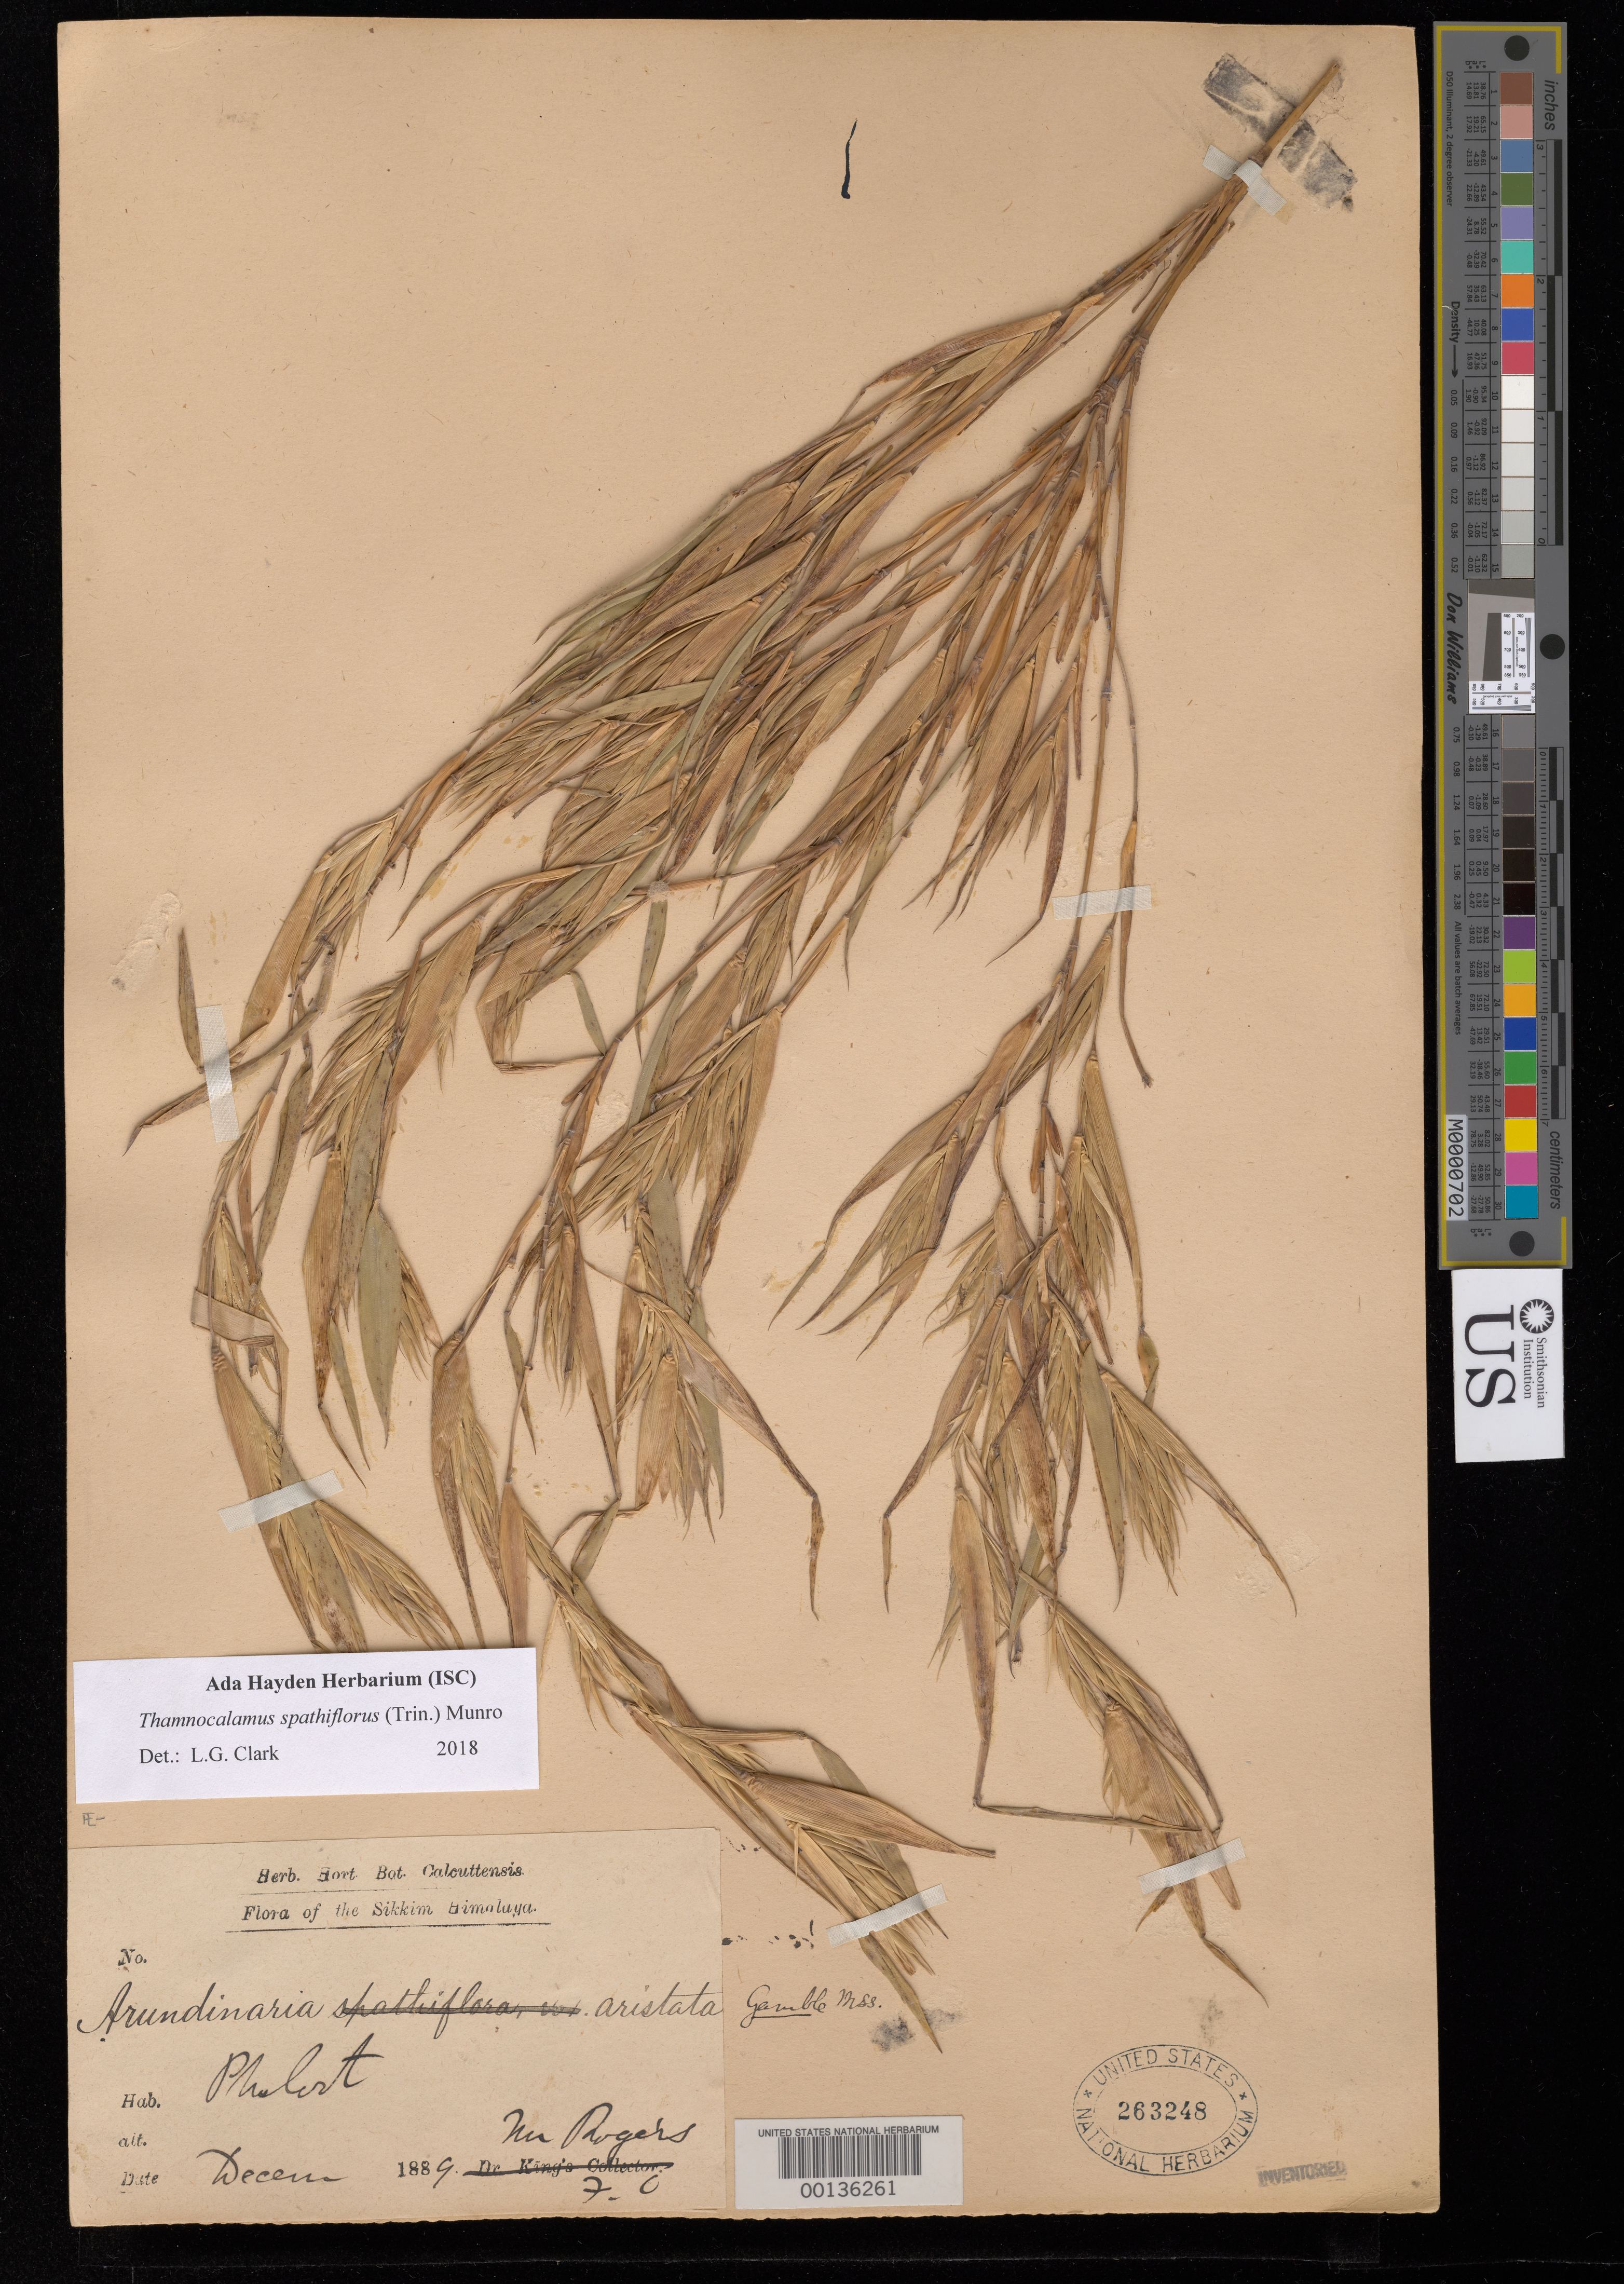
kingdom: Plantae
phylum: Tracheophyta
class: Liliopsida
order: Poales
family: Poaceae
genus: Thamnocalamus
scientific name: Thamnocalamus spathiflorus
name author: (Trin.) Munro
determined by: Clark, L. G.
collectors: M. Rogers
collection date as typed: Dec 1889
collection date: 1889-12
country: India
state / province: Sikkim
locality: Phalloot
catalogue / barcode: US 263248